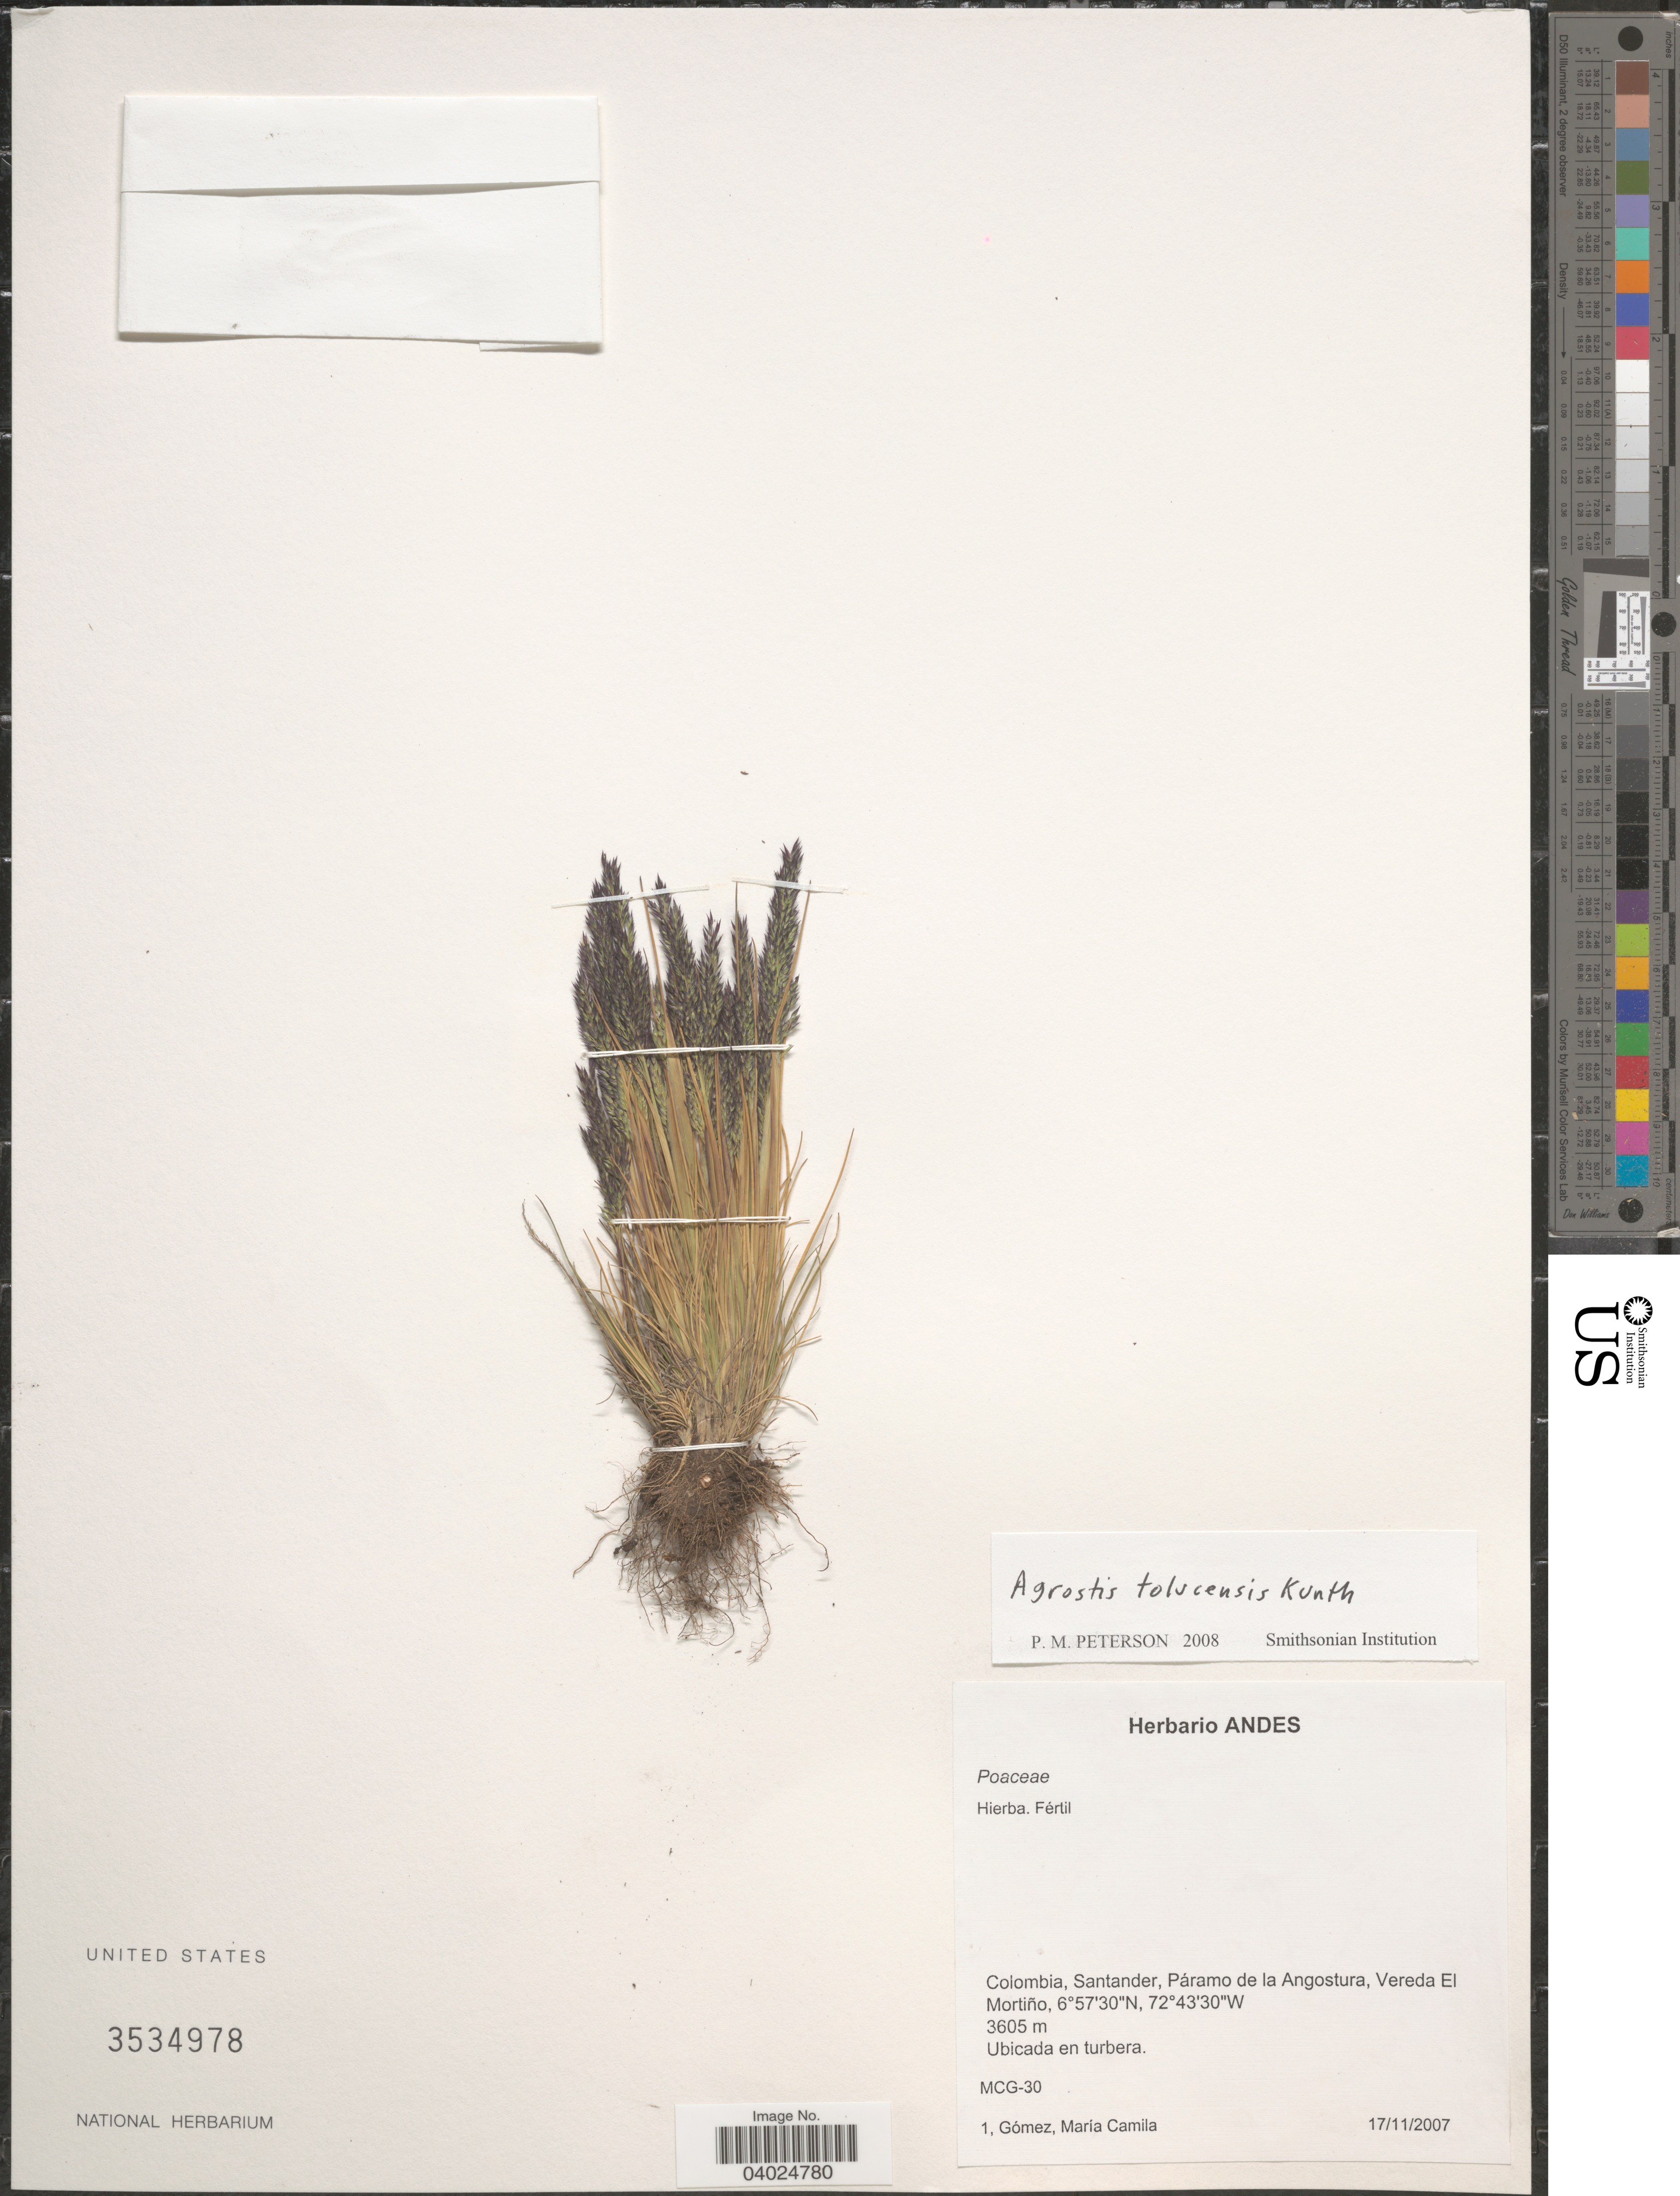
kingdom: Plantae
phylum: Tracheophyta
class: Liliopsida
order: Poales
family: Poaceae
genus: Agrostis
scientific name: Agrostis tolucensis Kunth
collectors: M. Gomez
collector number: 1?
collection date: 2007-11-17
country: Colombia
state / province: Santander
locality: Páramo de la Angostura, Vereda El Mortiño.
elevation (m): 3605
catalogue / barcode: US 3534978